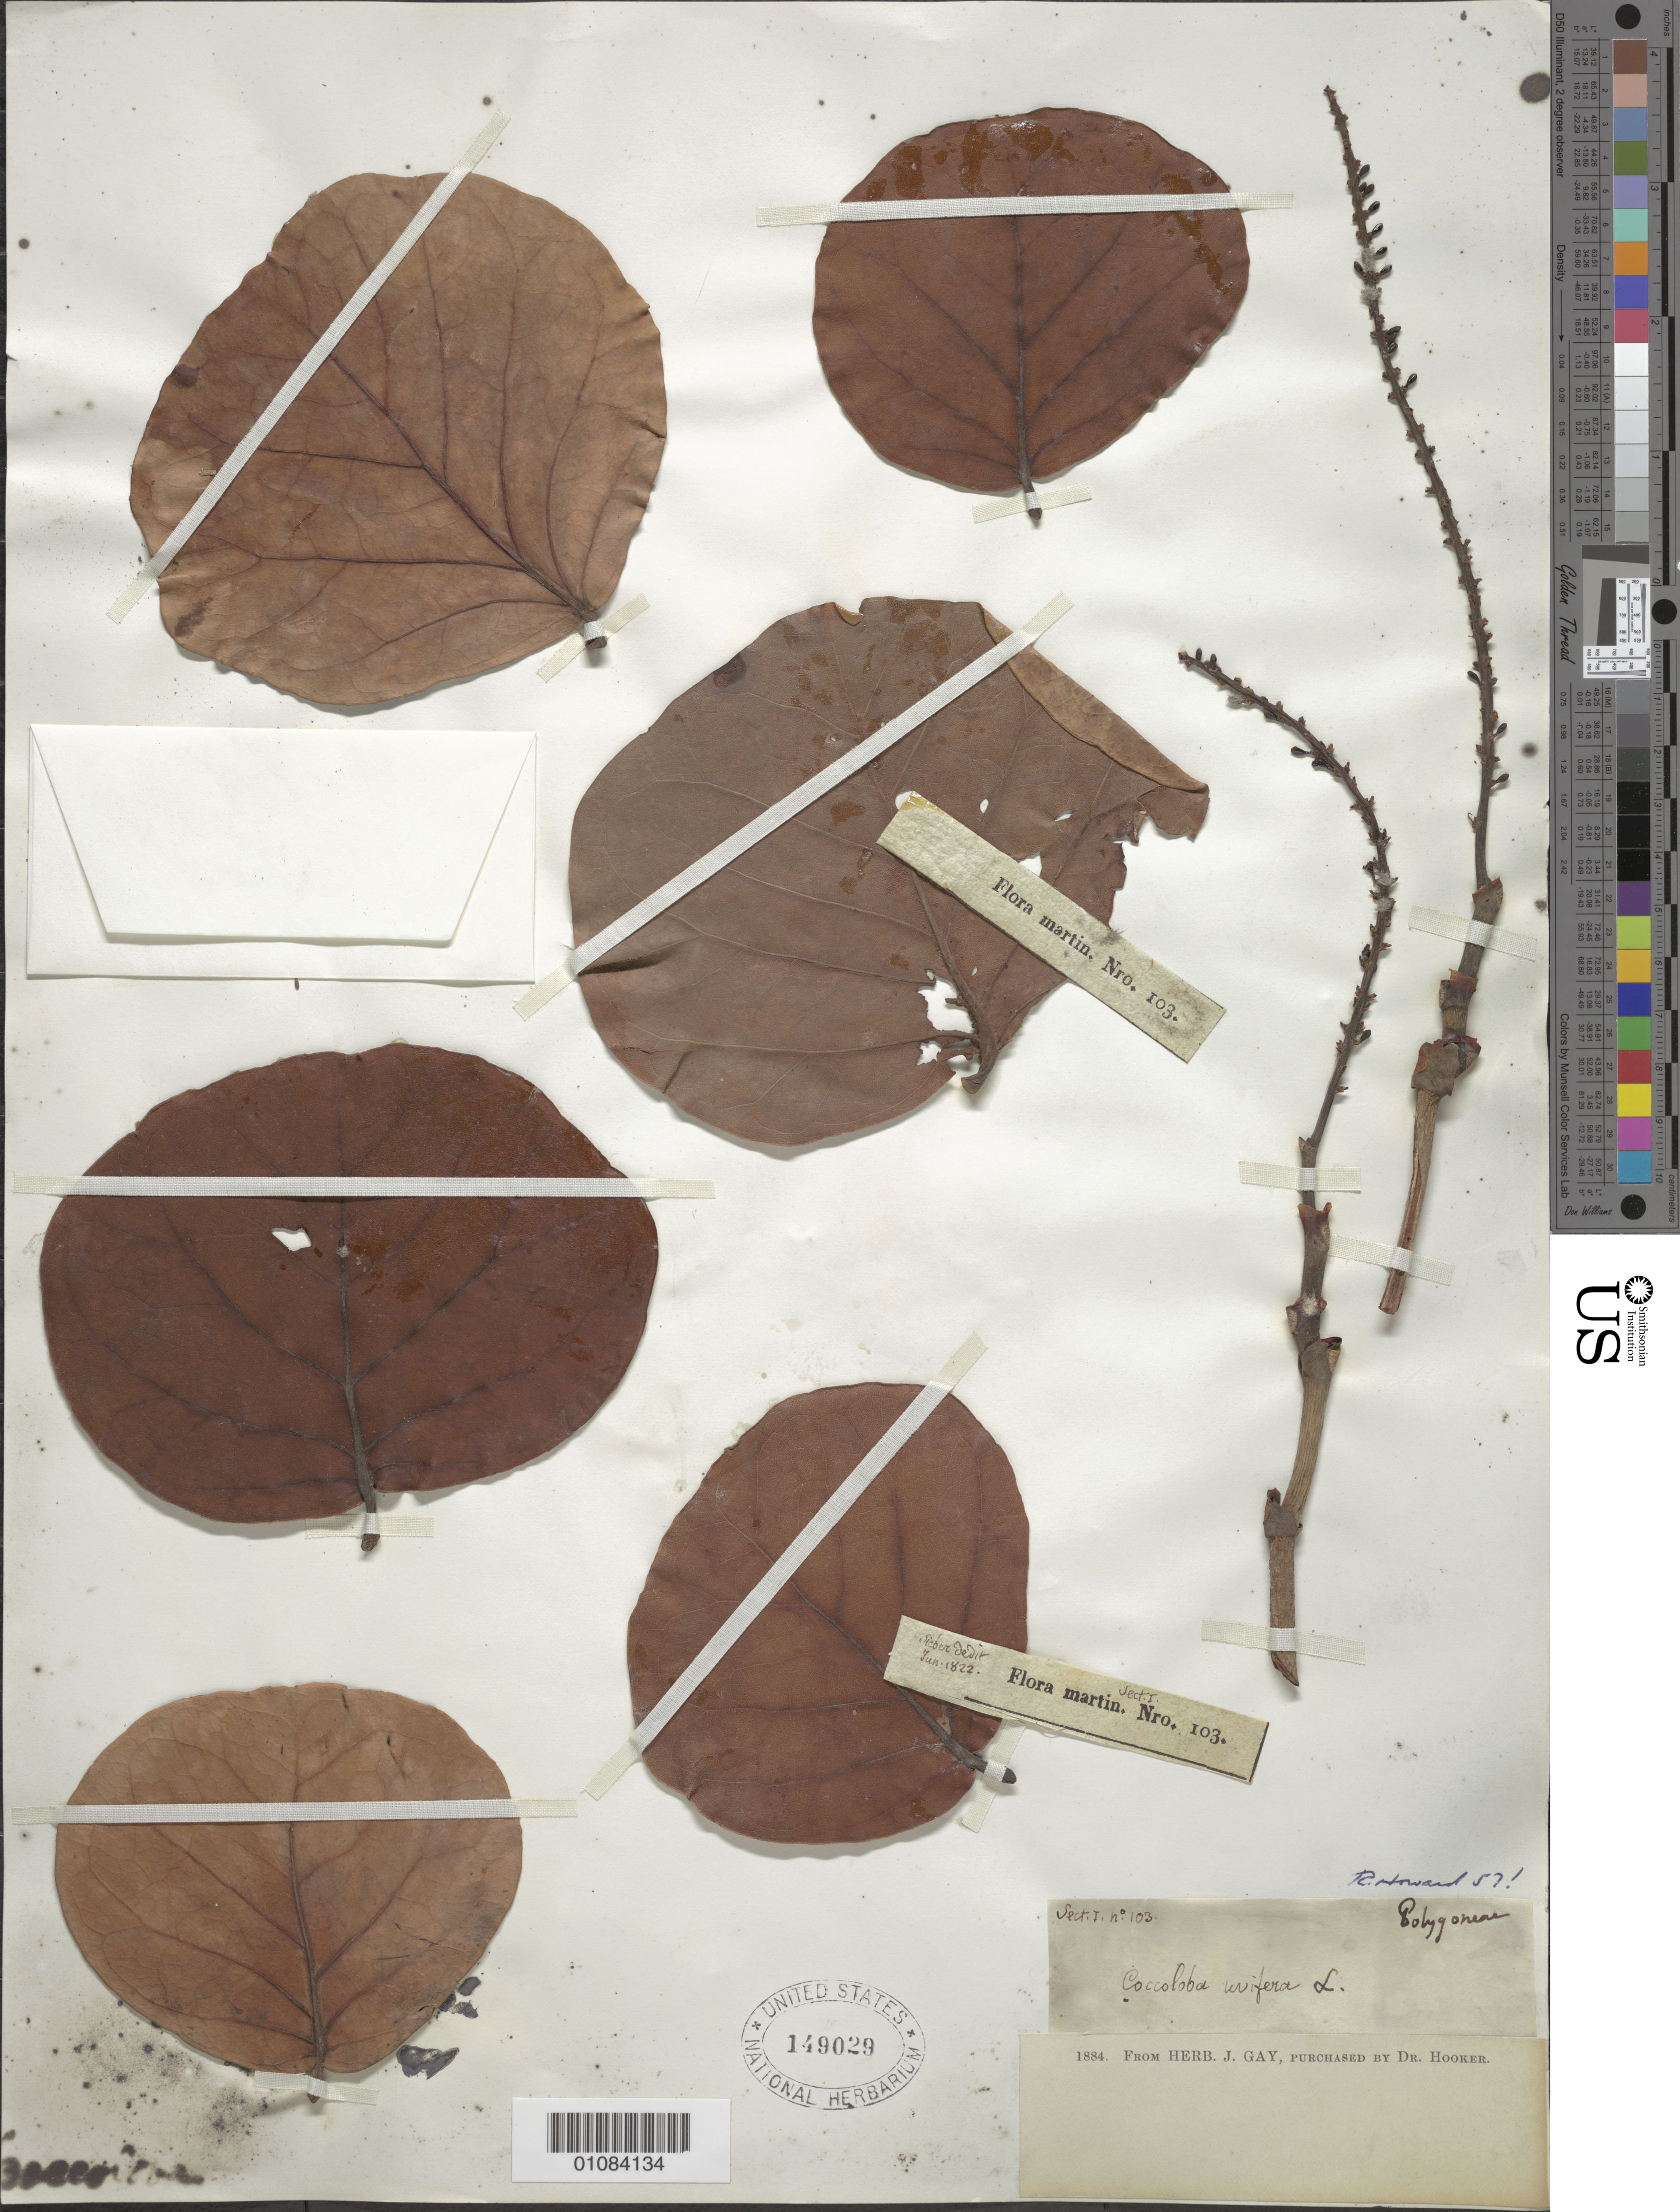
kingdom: Plantae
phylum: Tracheophyta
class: Magnoliopsida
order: Caryophyllales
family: Polygonaceae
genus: Coccoloba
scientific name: Coccoloba uvifera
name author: L.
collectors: -. Elie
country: Martinique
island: Martinique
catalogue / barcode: US 149029